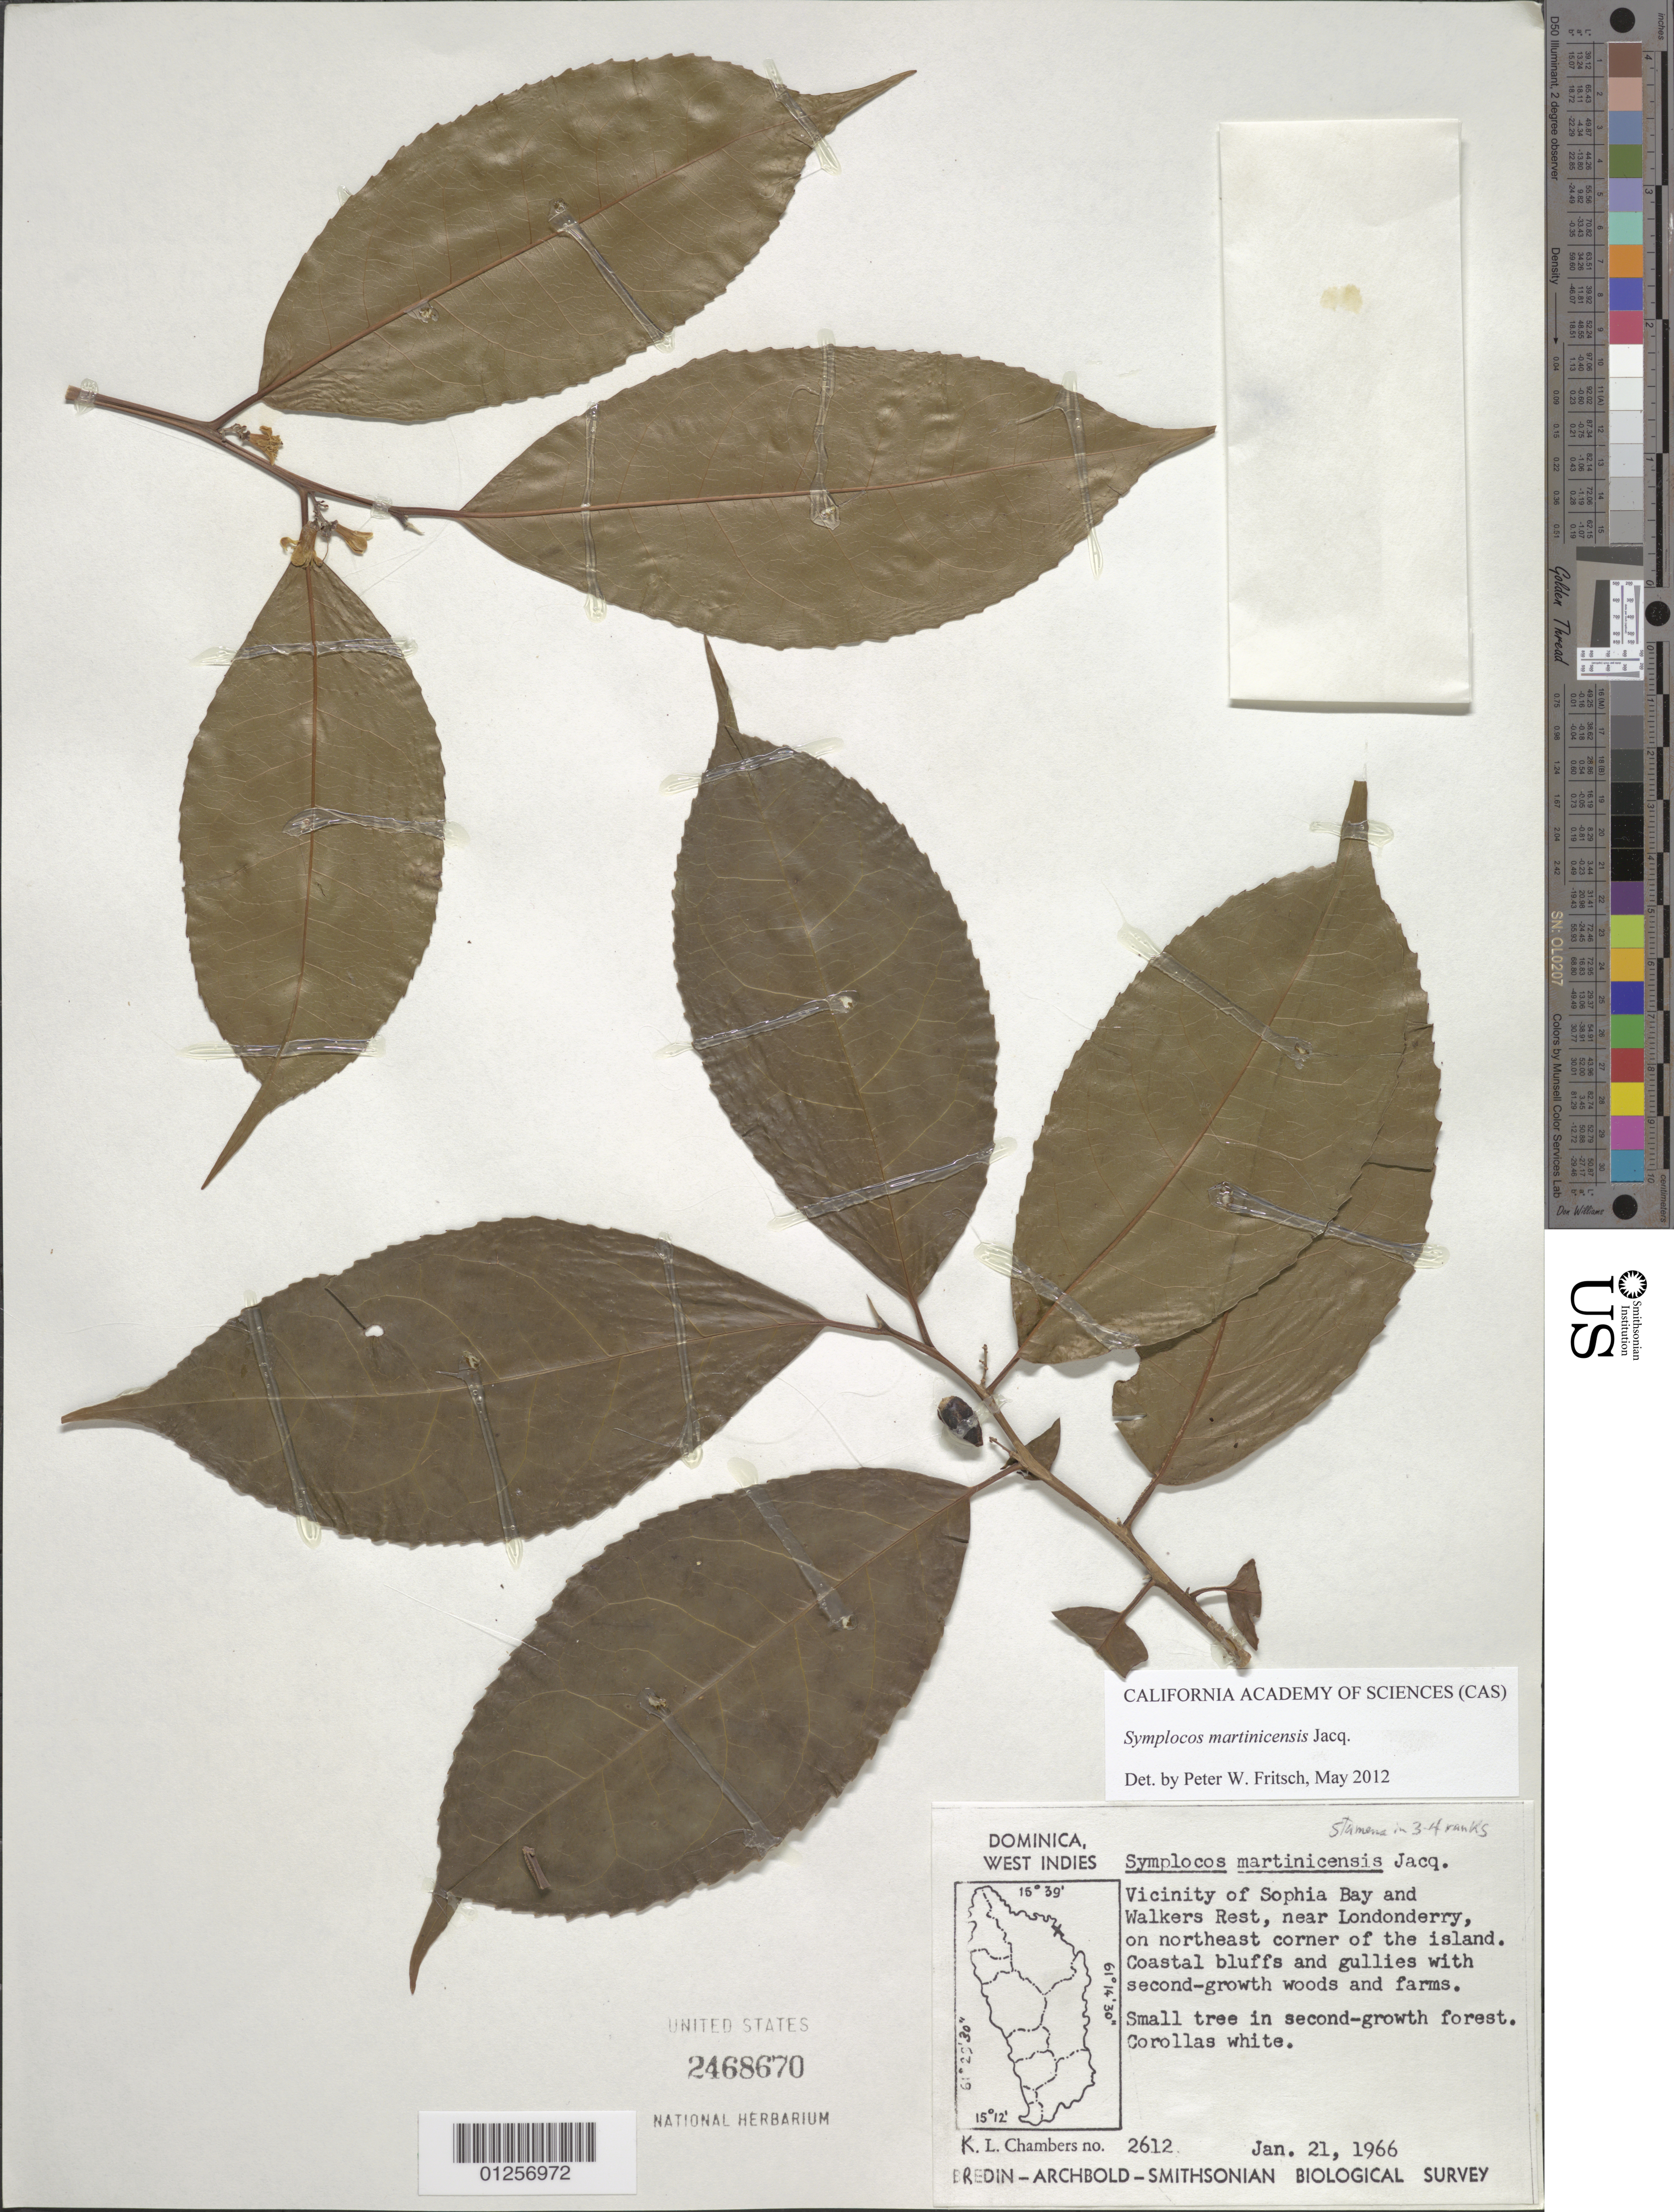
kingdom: Plantae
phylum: Tracheophyta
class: Magnoliopsida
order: Ericales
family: Symplocaceae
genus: Symplocos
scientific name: Symplocos martinicensis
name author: Jacq.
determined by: Fritsch, Peter W.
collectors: K. L. Chambers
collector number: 2612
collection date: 1966-01-21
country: Dominica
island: Dominica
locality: Sophia Bay and Walkers Rest vicinity, near Londonderry. On NE corner of island.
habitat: Coastal bluffs and gullies with second-growth woods and farms. In second-growth forest.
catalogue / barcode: US 2468670